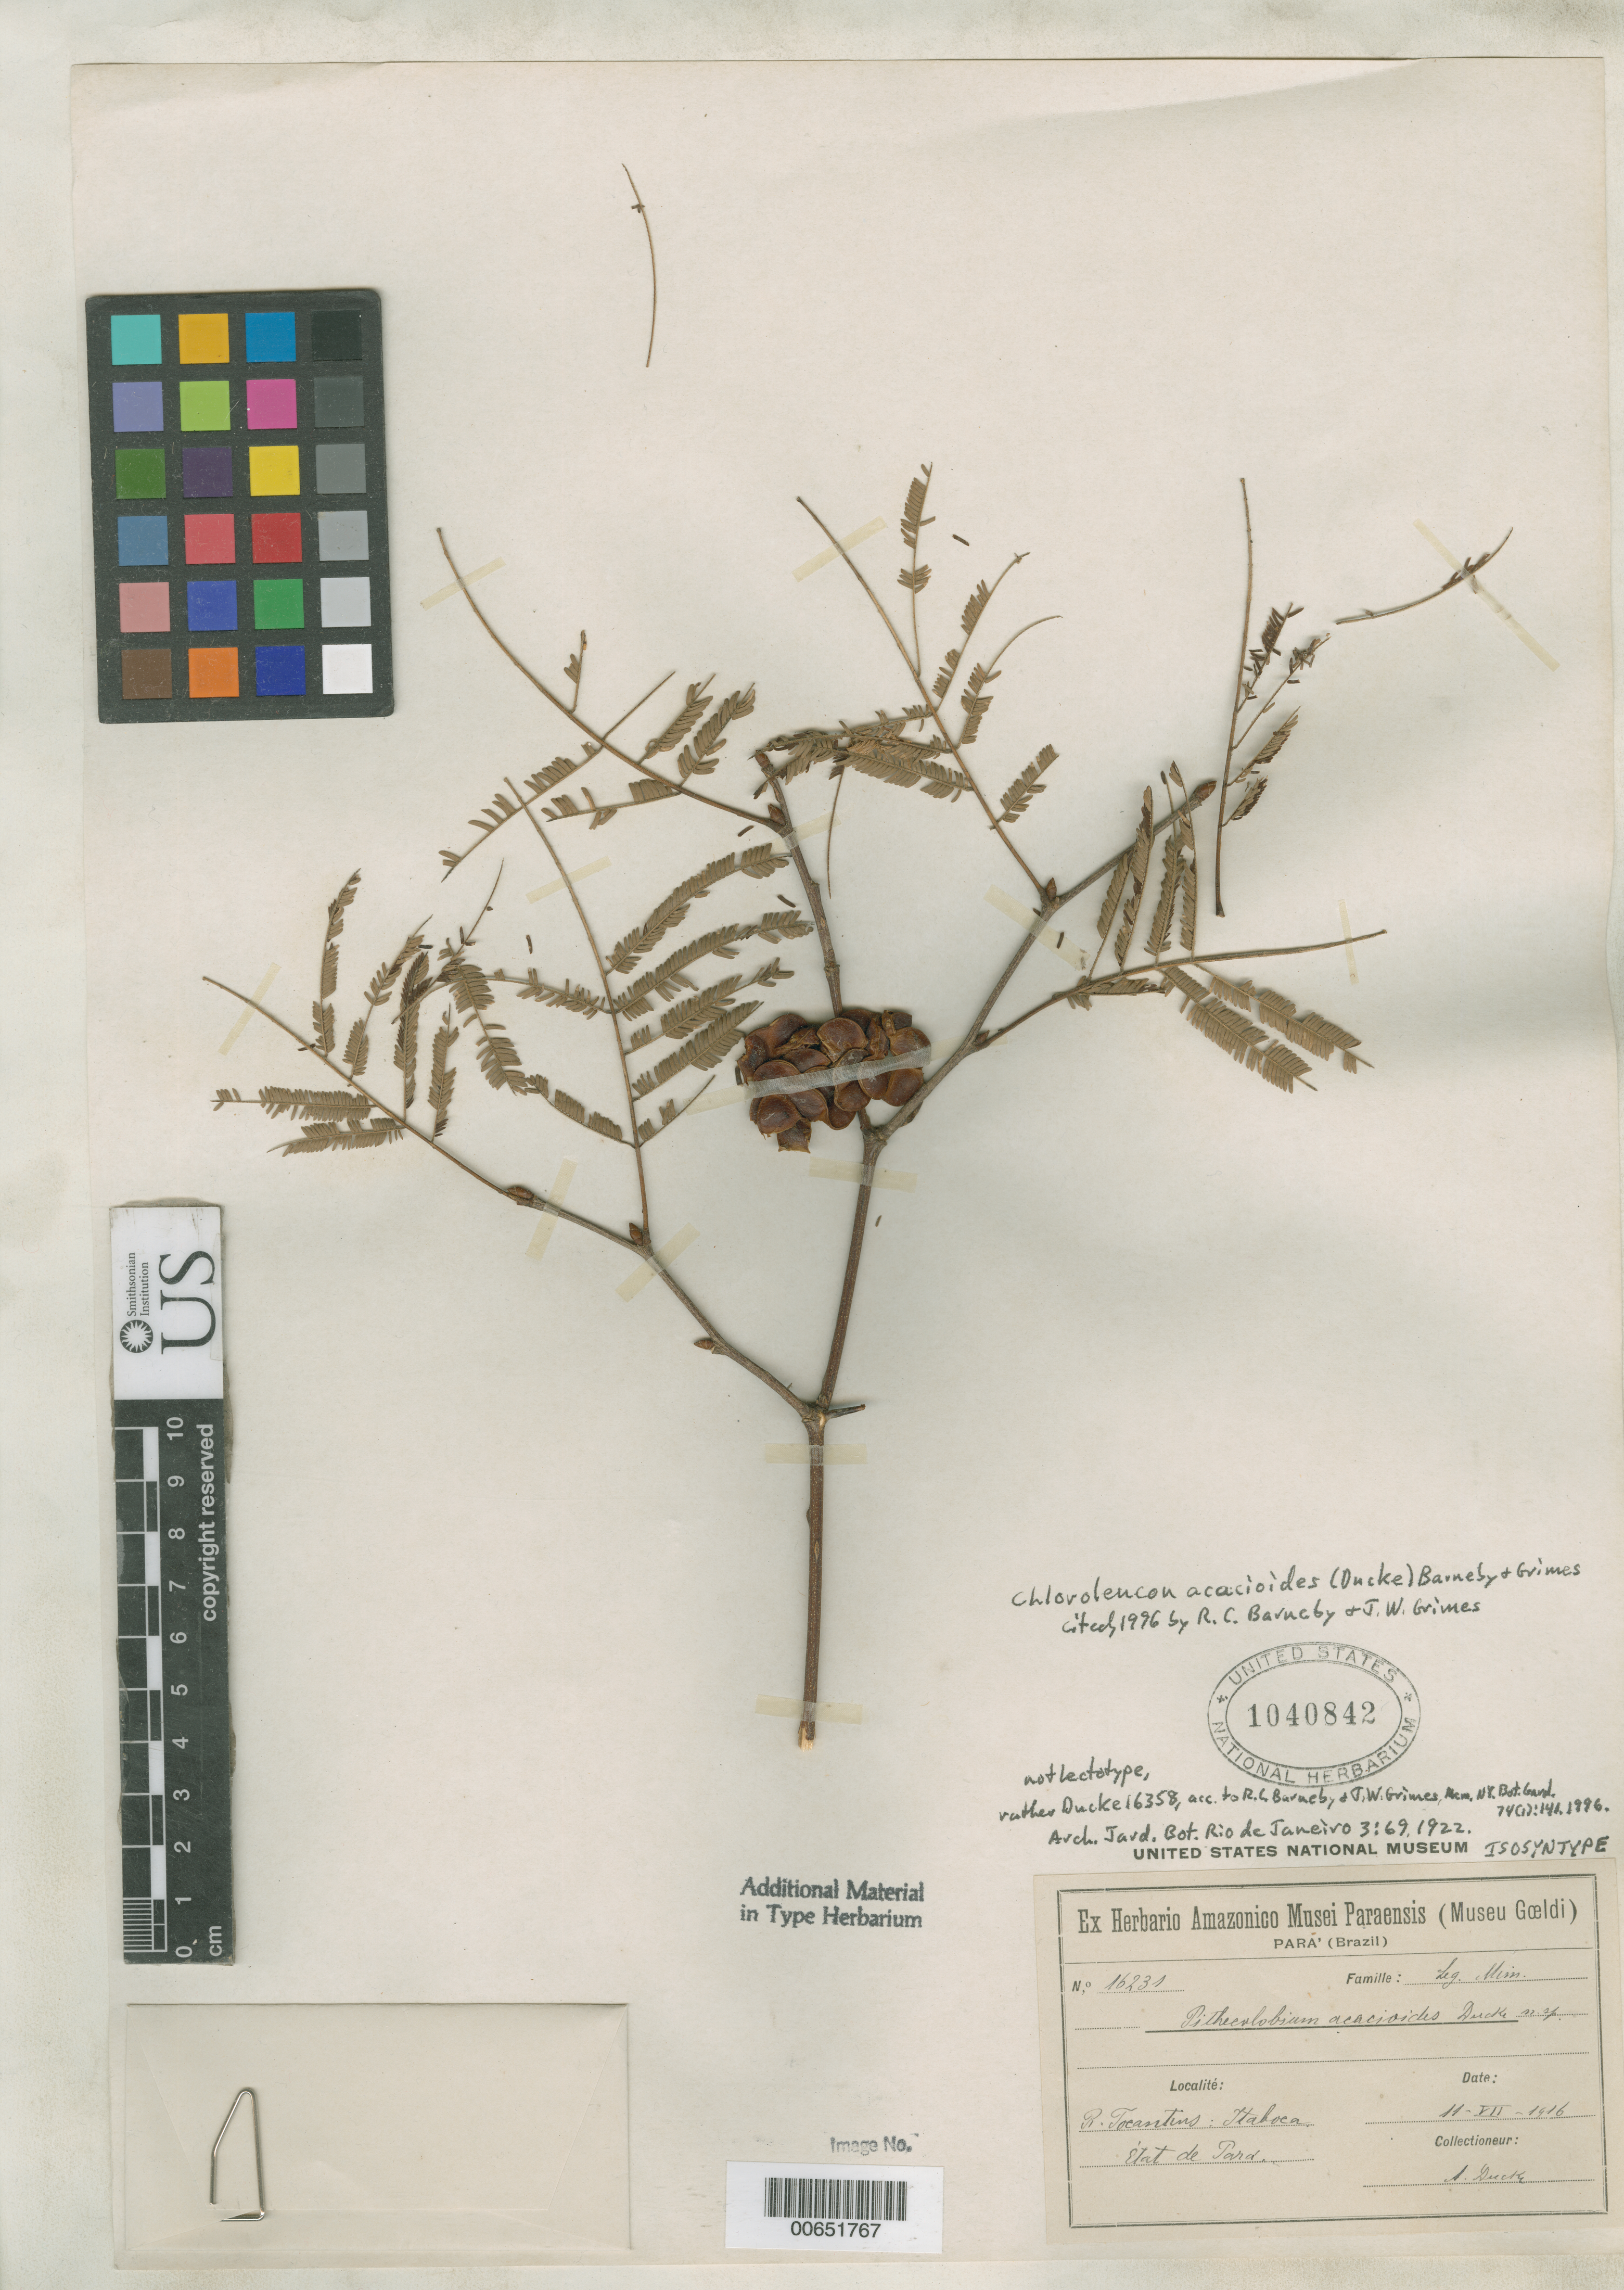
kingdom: Plantae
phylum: Tracheophyta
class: Magnoliopsida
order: Fabales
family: Fabaceae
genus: Pithecellobium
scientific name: Pithecellobium acacioides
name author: Ducke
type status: Isosyntype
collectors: A. Ducke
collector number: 16231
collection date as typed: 11 Jul 1916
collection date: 1916-07-11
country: Brazil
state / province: Pará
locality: Tocantins: Itaboca.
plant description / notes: Lectotype collection is Ducke 16358 as designated by Barneby & Grimes, Mem. New York Bot. Gard. 74(1): 141 (1996).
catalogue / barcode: US 1040842